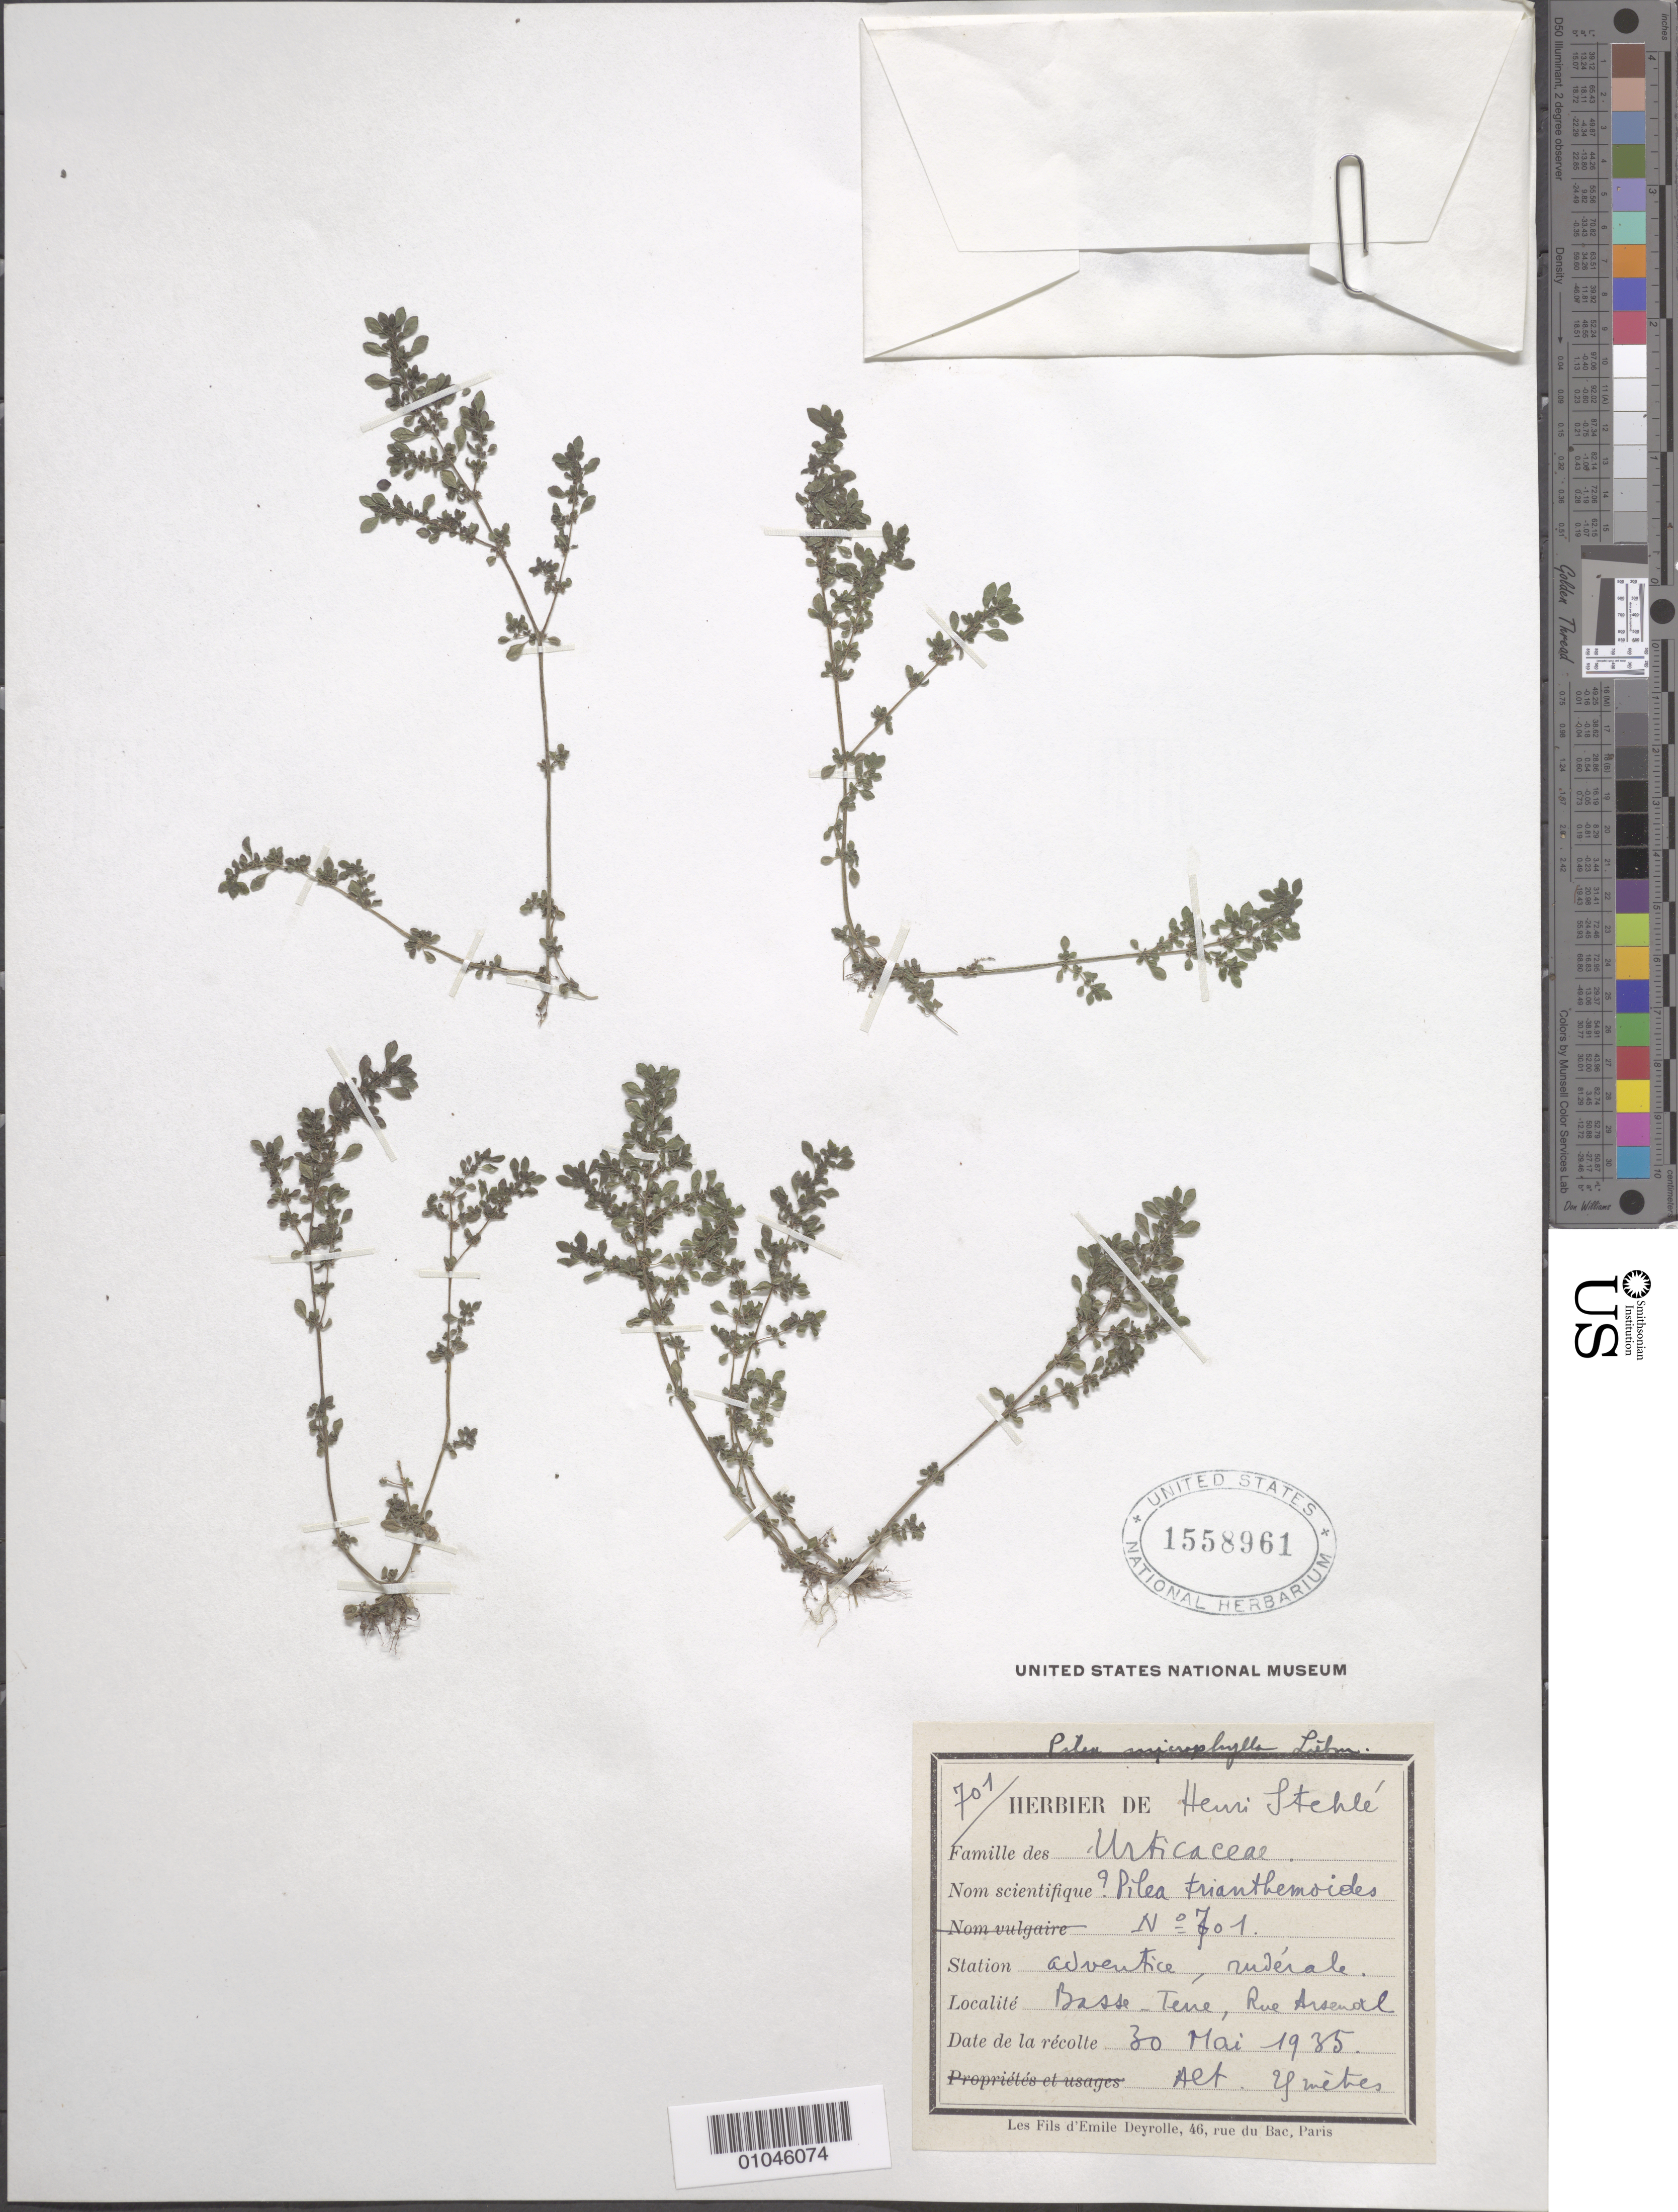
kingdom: Plantae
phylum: Tracheophyta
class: Magnoliopsida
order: Rosales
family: Urticaceae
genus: Pilea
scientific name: Pilea microphylla var. microphylla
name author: (L.) Liebm.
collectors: H. Stehlé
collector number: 701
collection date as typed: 30 May 1935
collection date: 1935-05-30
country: Guadeloupe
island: Basse Terre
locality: Basse-Terre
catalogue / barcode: US 1558961